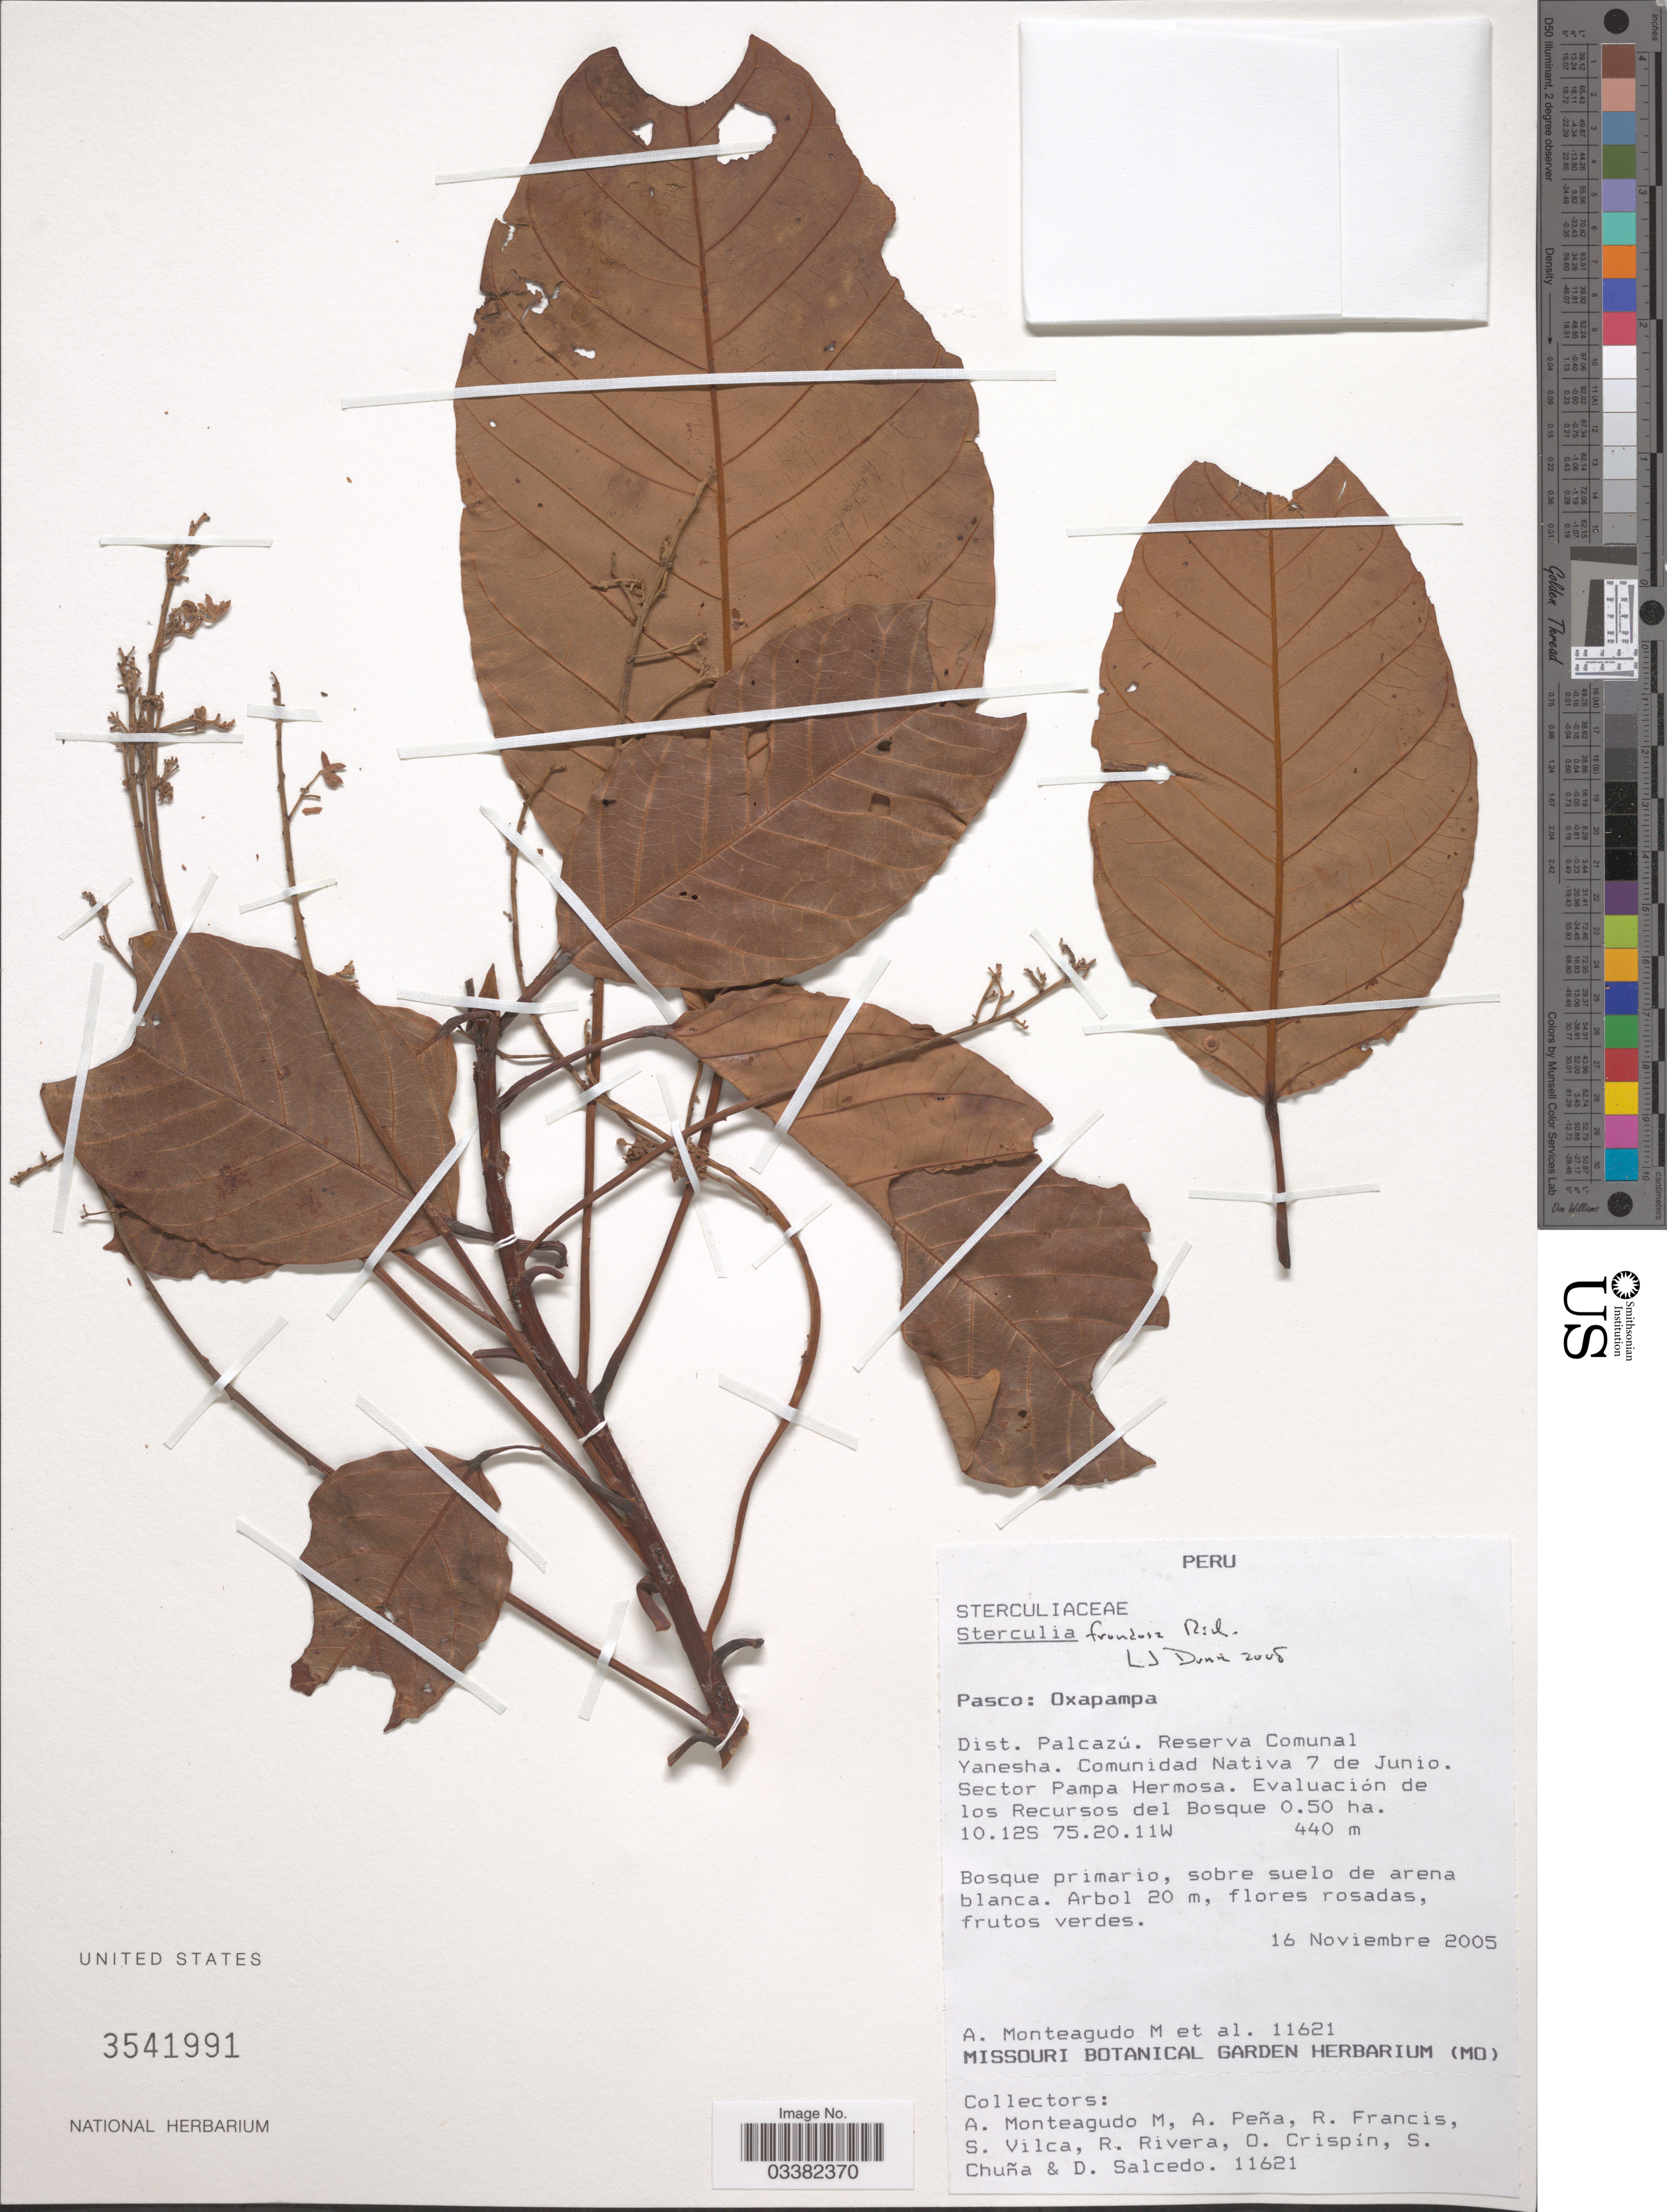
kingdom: Plantae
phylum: Tracheophyta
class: Magnoliopsida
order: Malvales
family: Malvaceae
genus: Sterculia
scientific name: Sterculia frondosa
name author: Rich.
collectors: A. Monteagudo, A. Peña, R. Francis, S. Vilca & et al.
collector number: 11621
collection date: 2005-11-16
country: Peru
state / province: Pasco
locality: Oxapampa. Dist. Palcazú. Reserva Comunal Yanesha. Comunidad Nativa 7 de Junio. Sector Pampa Hermosa.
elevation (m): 440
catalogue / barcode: US 3541991